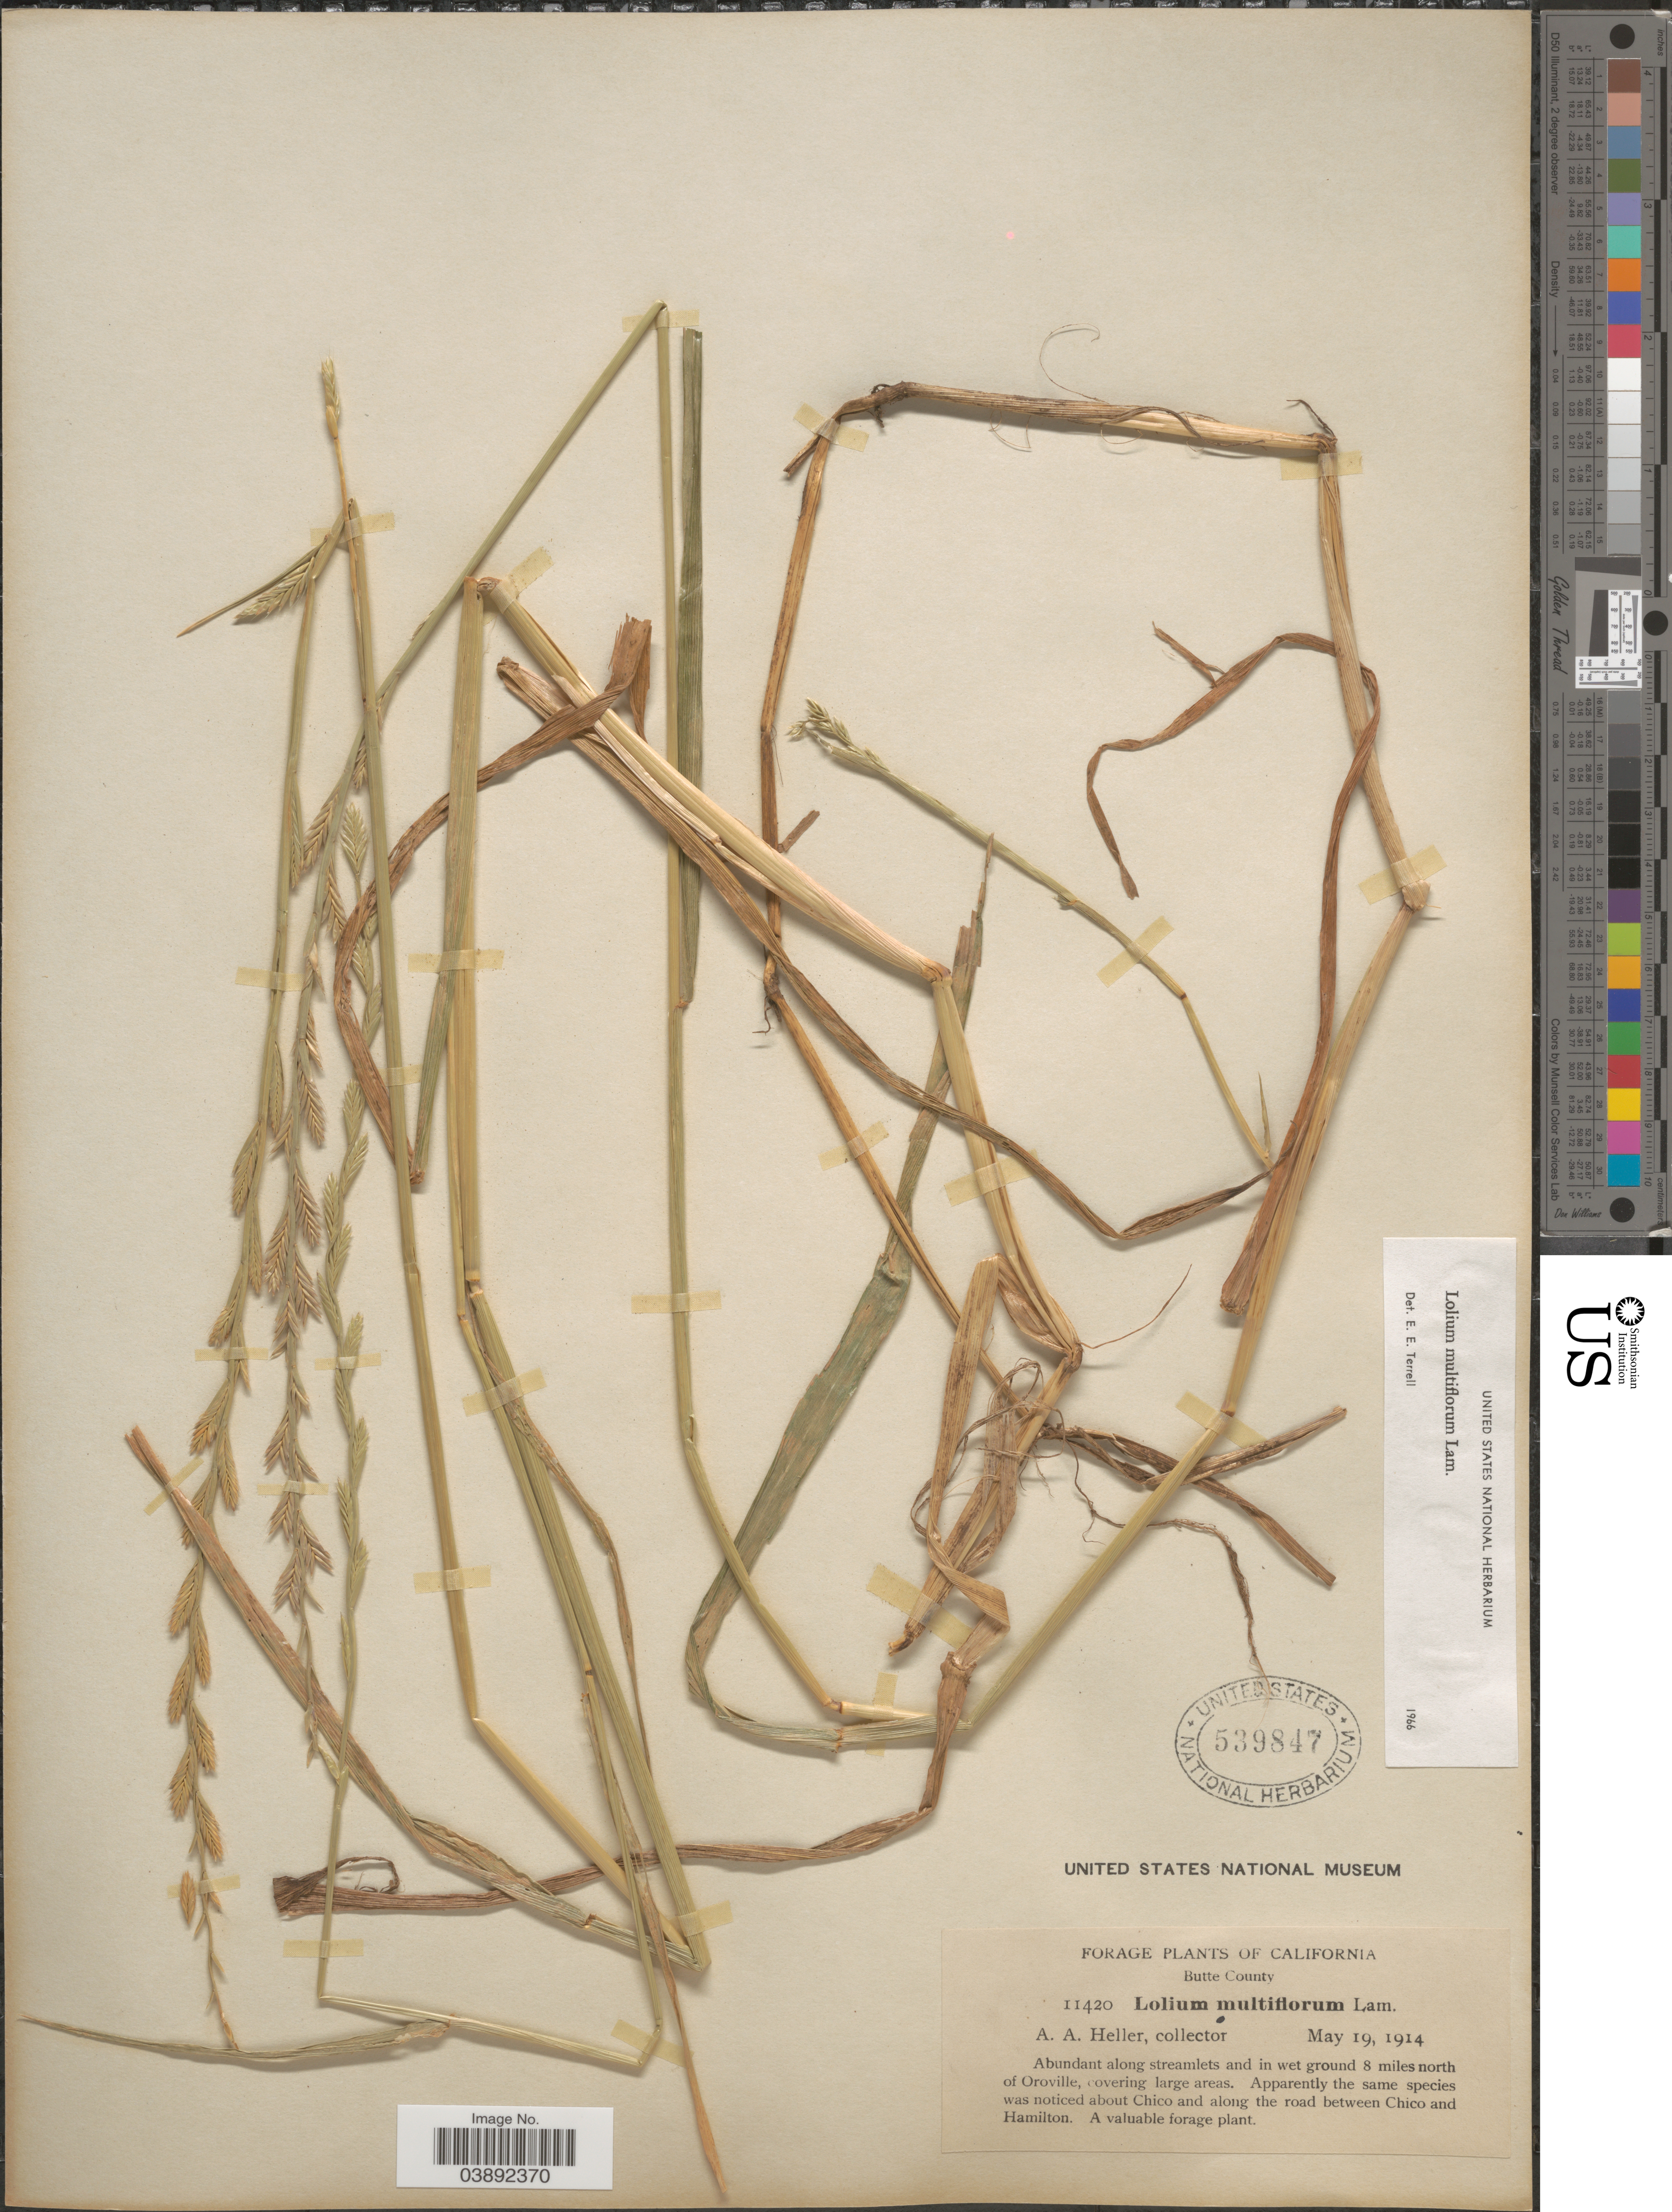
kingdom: Plantae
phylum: Tracheophyta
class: Liliopsida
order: Poales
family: Poaceae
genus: Lolium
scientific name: Lolium multiflorum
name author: Lam.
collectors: A. A. Heller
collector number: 11420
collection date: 1914-05-19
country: United States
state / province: California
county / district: Butte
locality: Butte County. Along streamlets and in wet ground 8 miles north of Oroville, covering large areas. Apparently the same species was noticed about Chico and along the road between Chico and Hamilton.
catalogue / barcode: US 539847